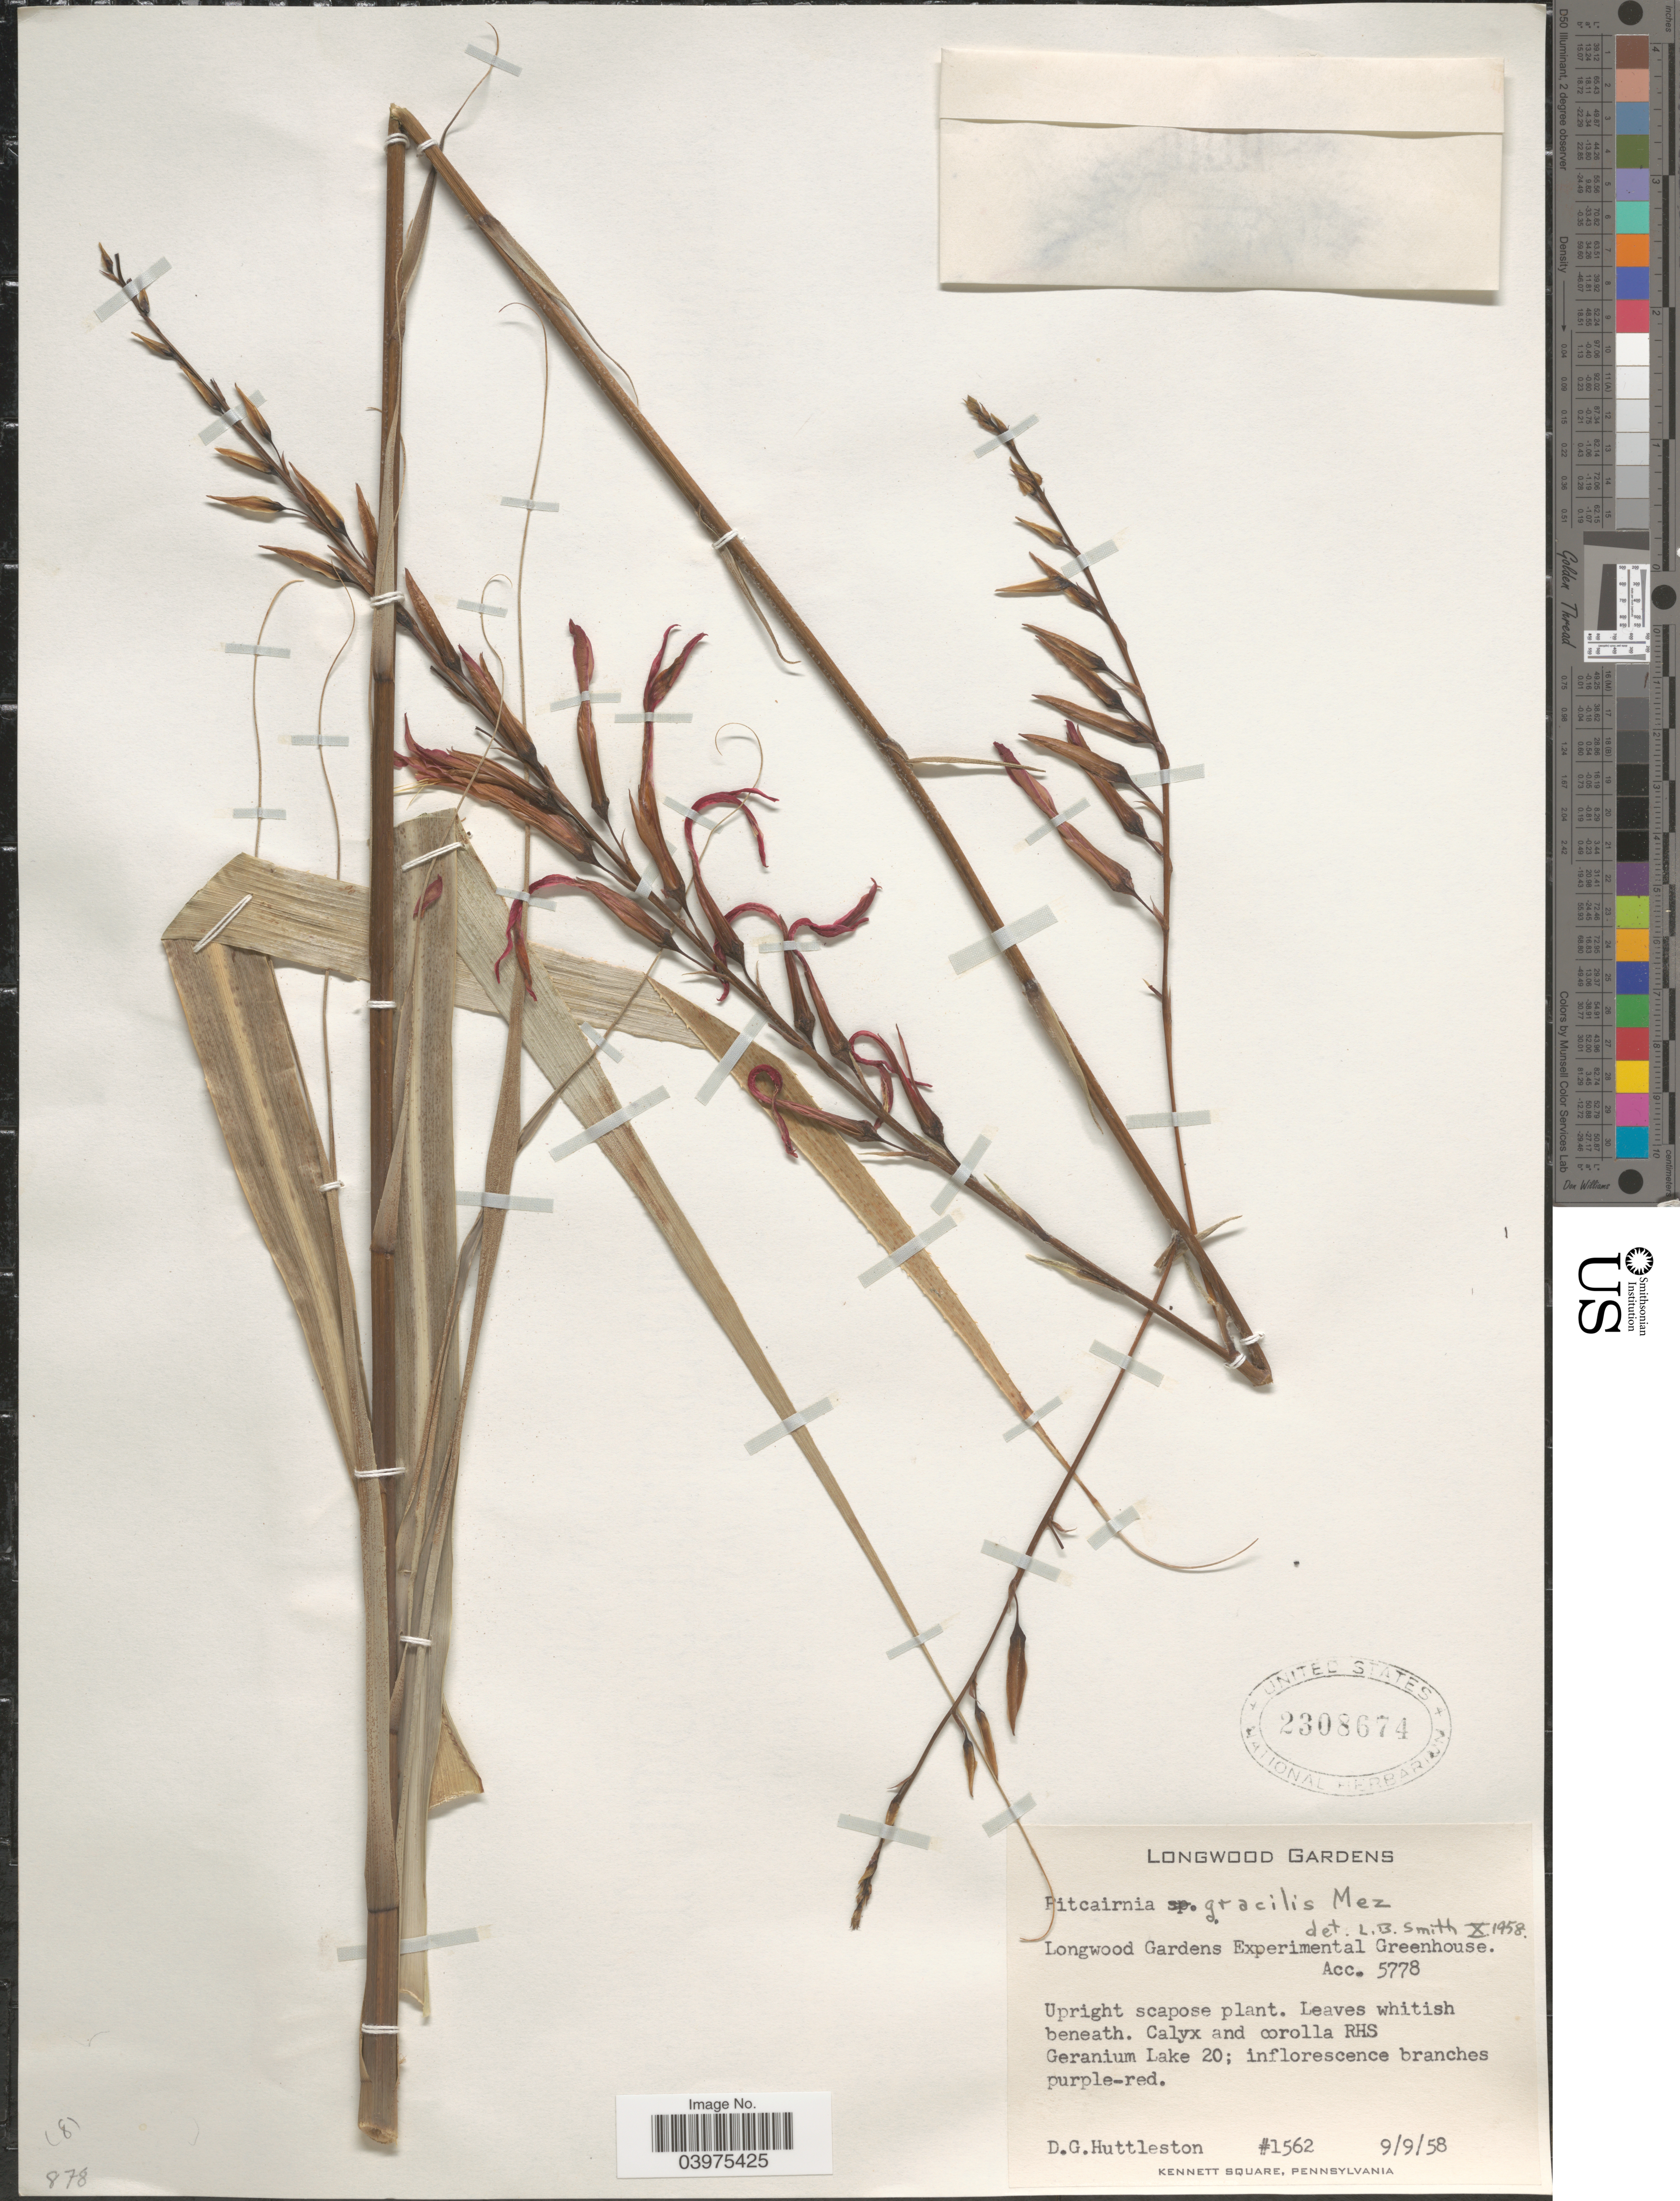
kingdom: Plantae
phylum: Tracheophyta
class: Liliopsida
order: Poales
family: Bromeliaceae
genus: Pitcairnia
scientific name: Pitcairnia gracilis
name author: Mez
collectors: D. G. Huttleston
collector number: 1562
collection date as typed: Transcribed d/m/y: 9/9/58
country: United States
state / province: Pennsylvania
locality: Longwood Gardens Experimental Greenhouse. Kennett Square.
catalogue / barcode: US 2308674